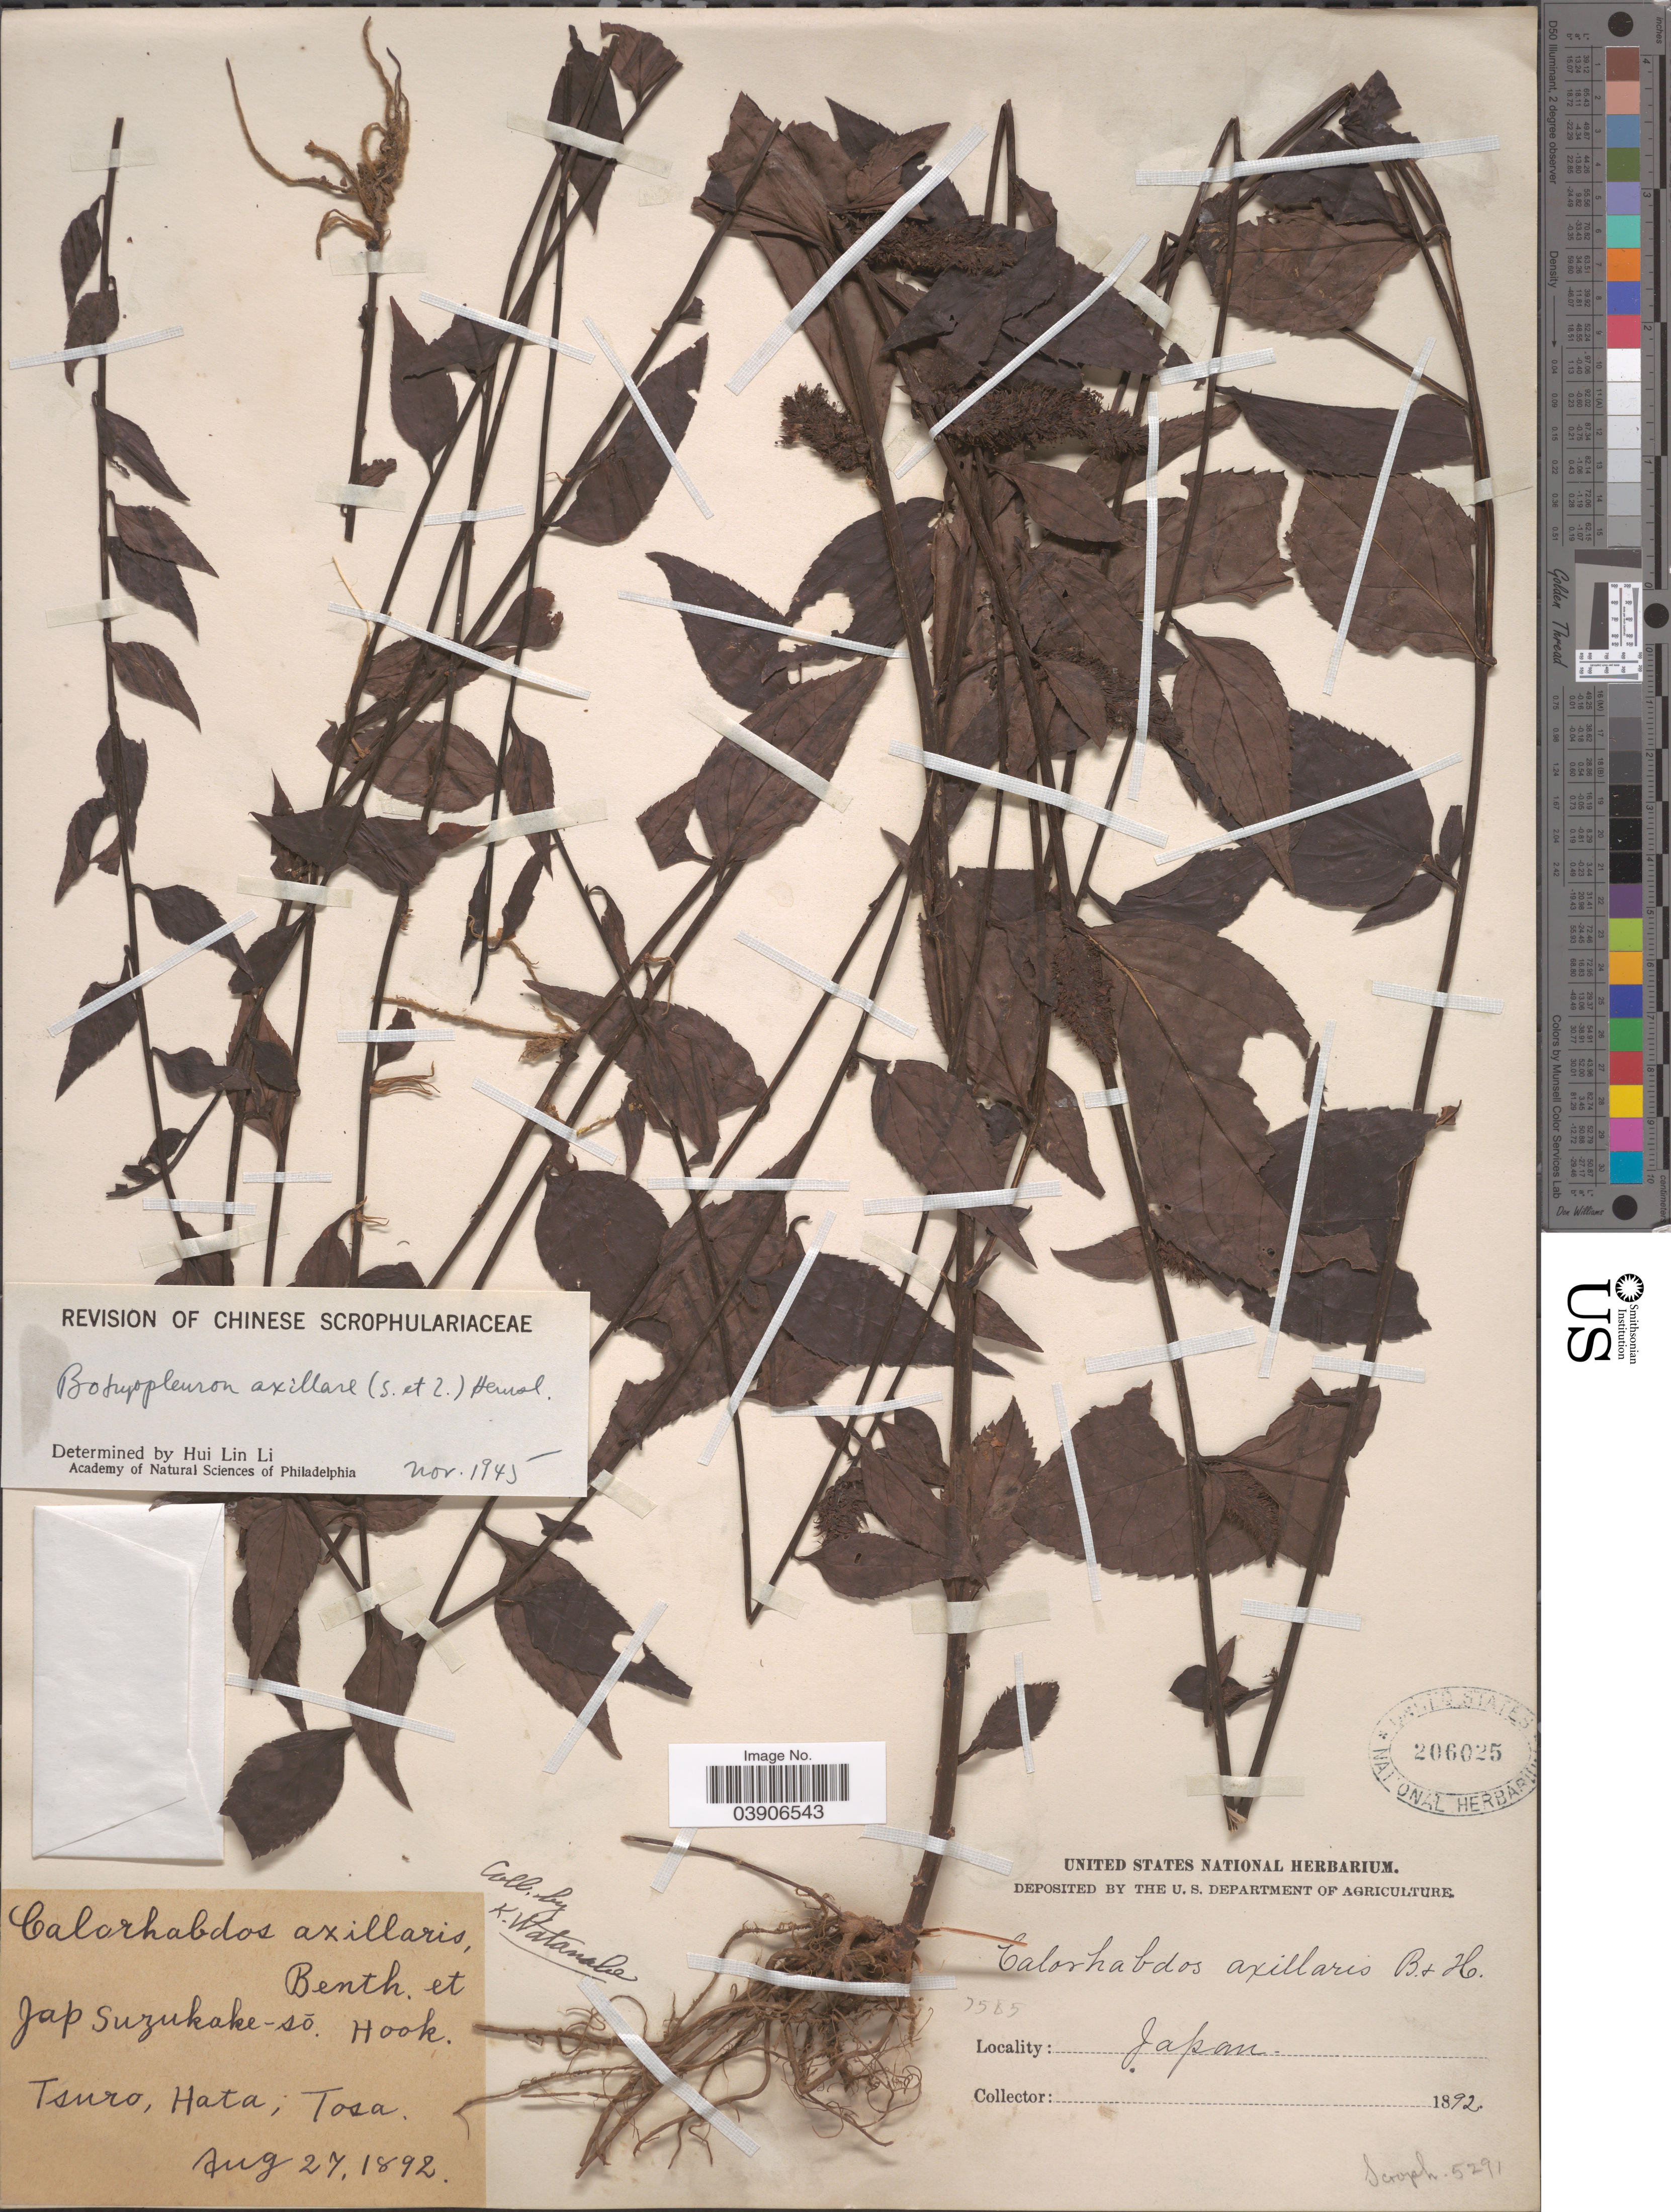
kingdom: Plantae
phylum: Tracheophyta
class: Magnoliopsida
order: Lamiales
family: Plantaginaceae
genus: Botryopleuron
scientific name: Botryopleuron axillare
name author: (Siebold & Zucc.) Hemsl.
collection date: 1892-08-27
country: Japan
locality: Tsuro, Hata; Tosa.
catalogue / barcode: US 206025